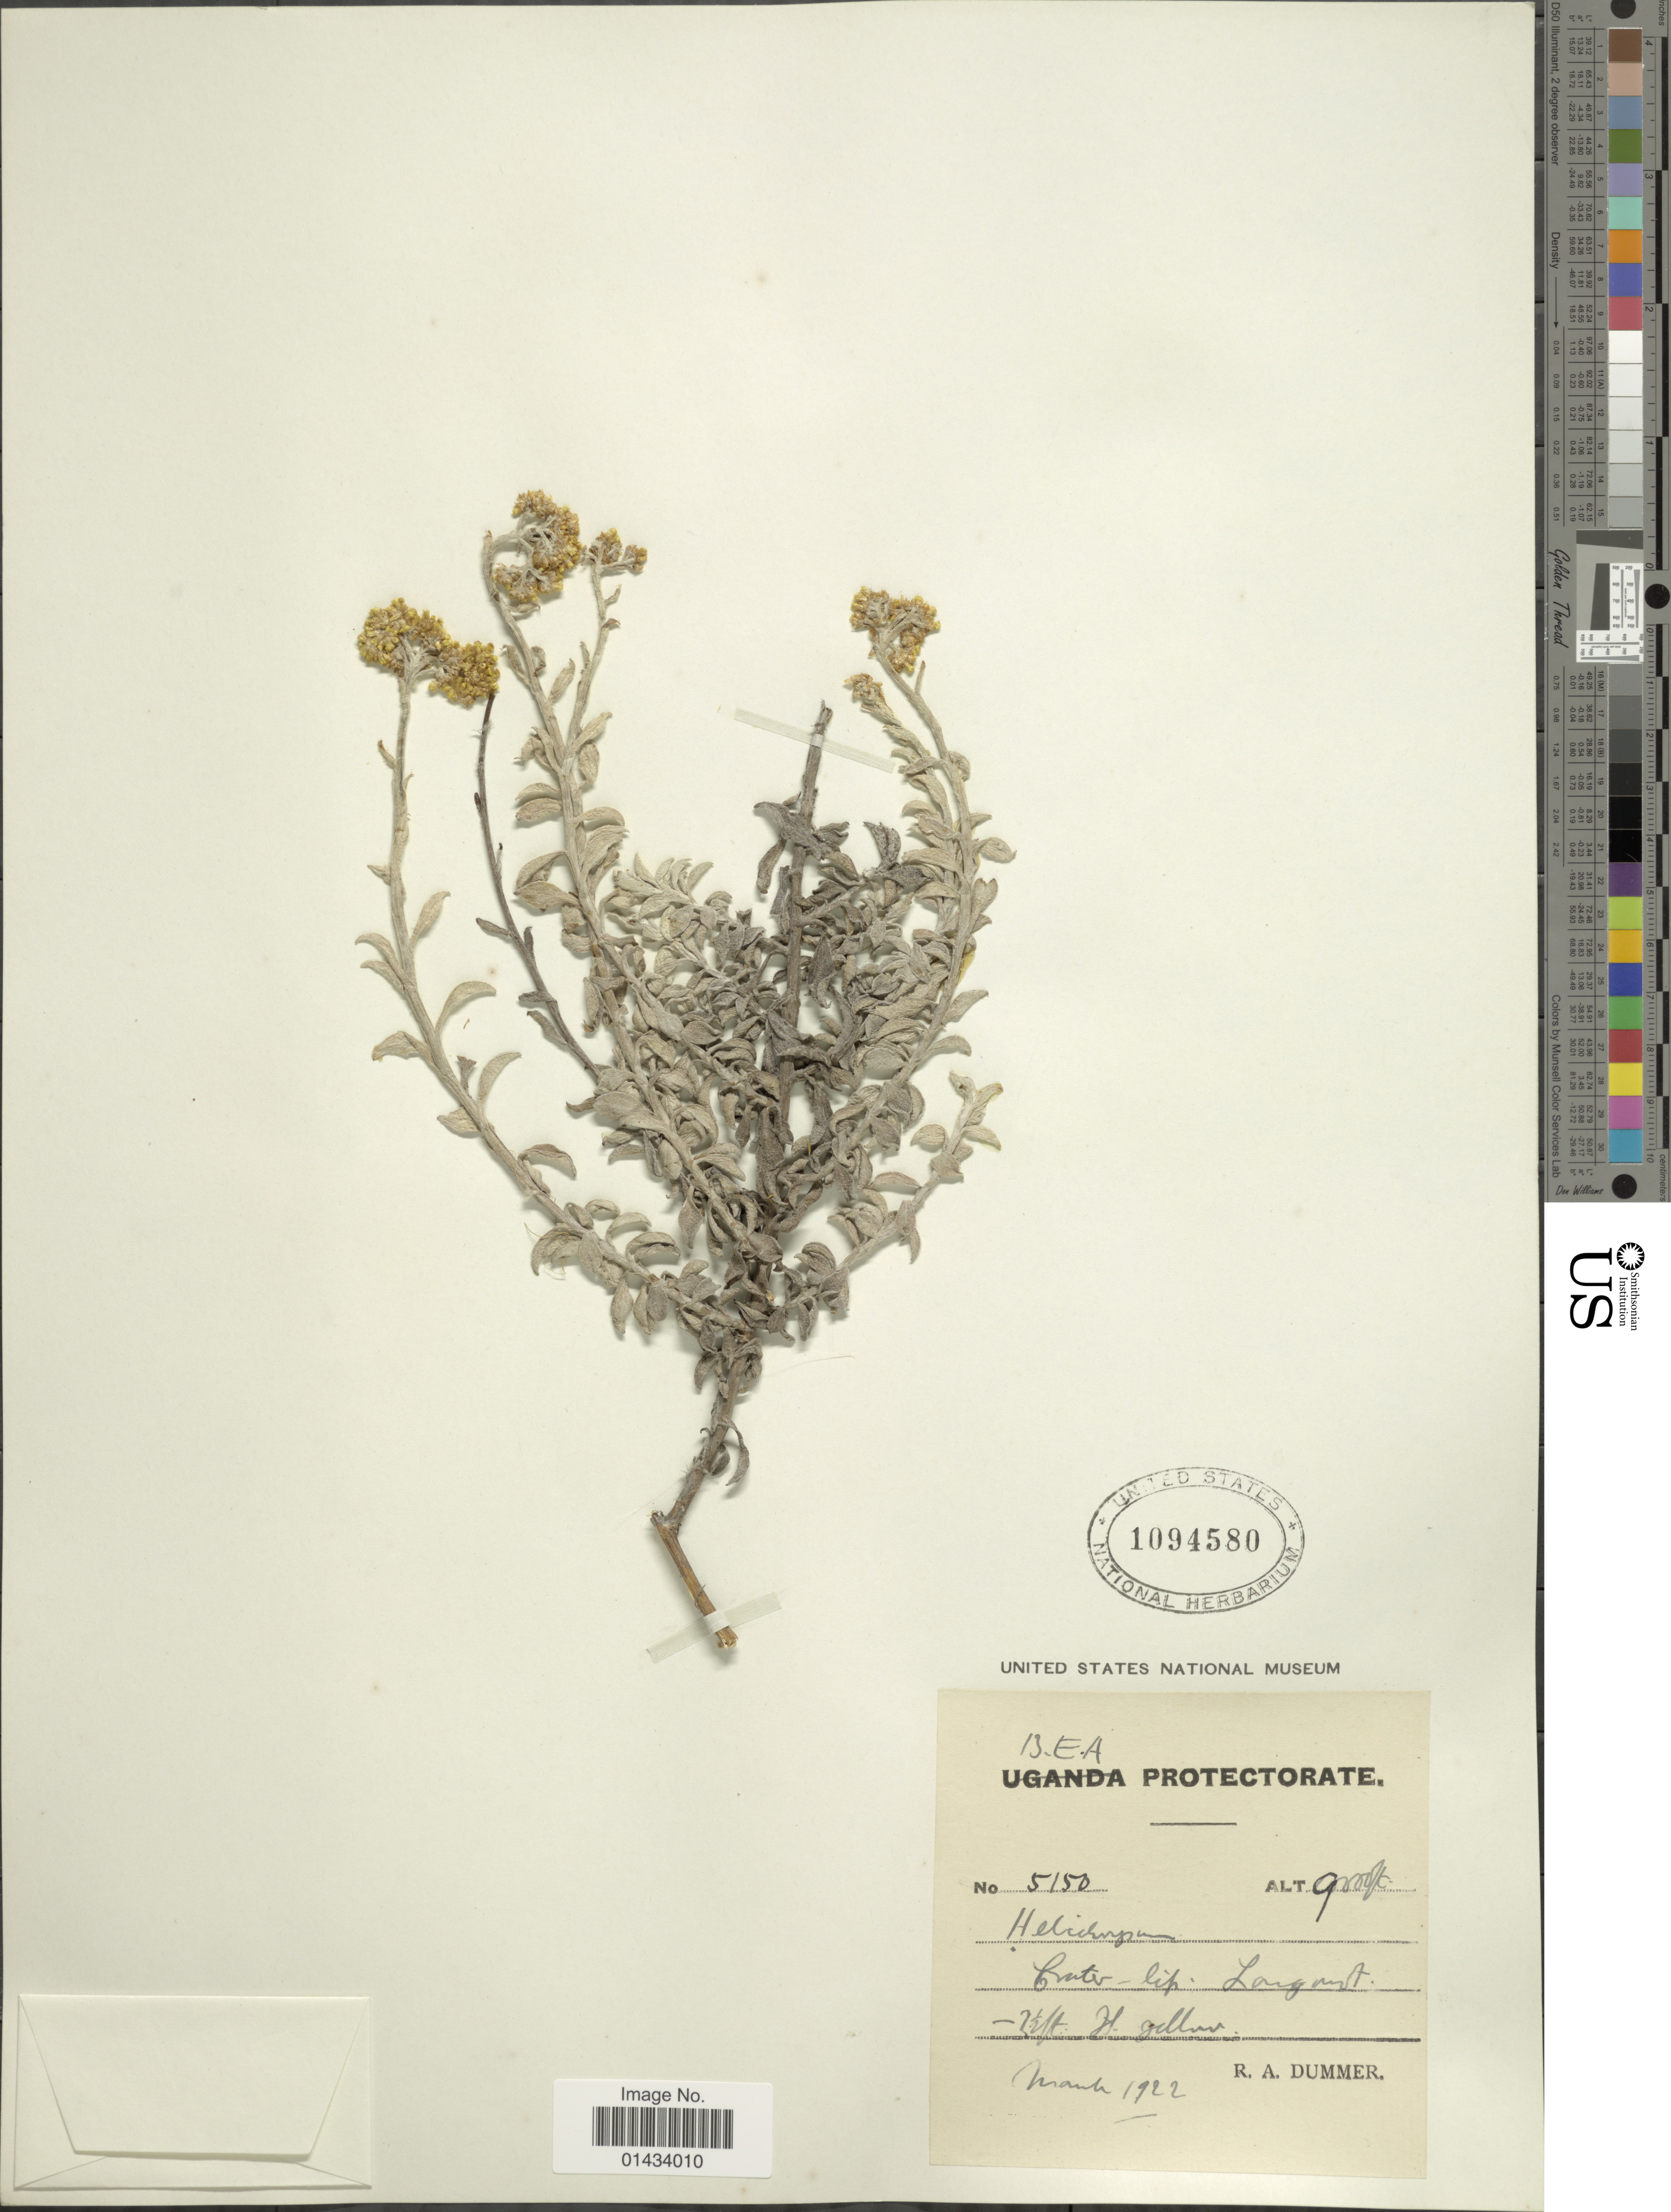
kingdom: Plantae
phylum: Tracheophyta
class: Magnoliopsida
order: Asterales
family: Asteraceae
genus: Helichrysum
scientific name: Helichrysum sp.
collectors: R. Dümmer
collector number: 5150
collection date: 1922-03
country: Kenya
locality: BEA protectorate, Cratec-lip, Langmist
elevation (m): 2743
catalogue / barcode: US 1094580